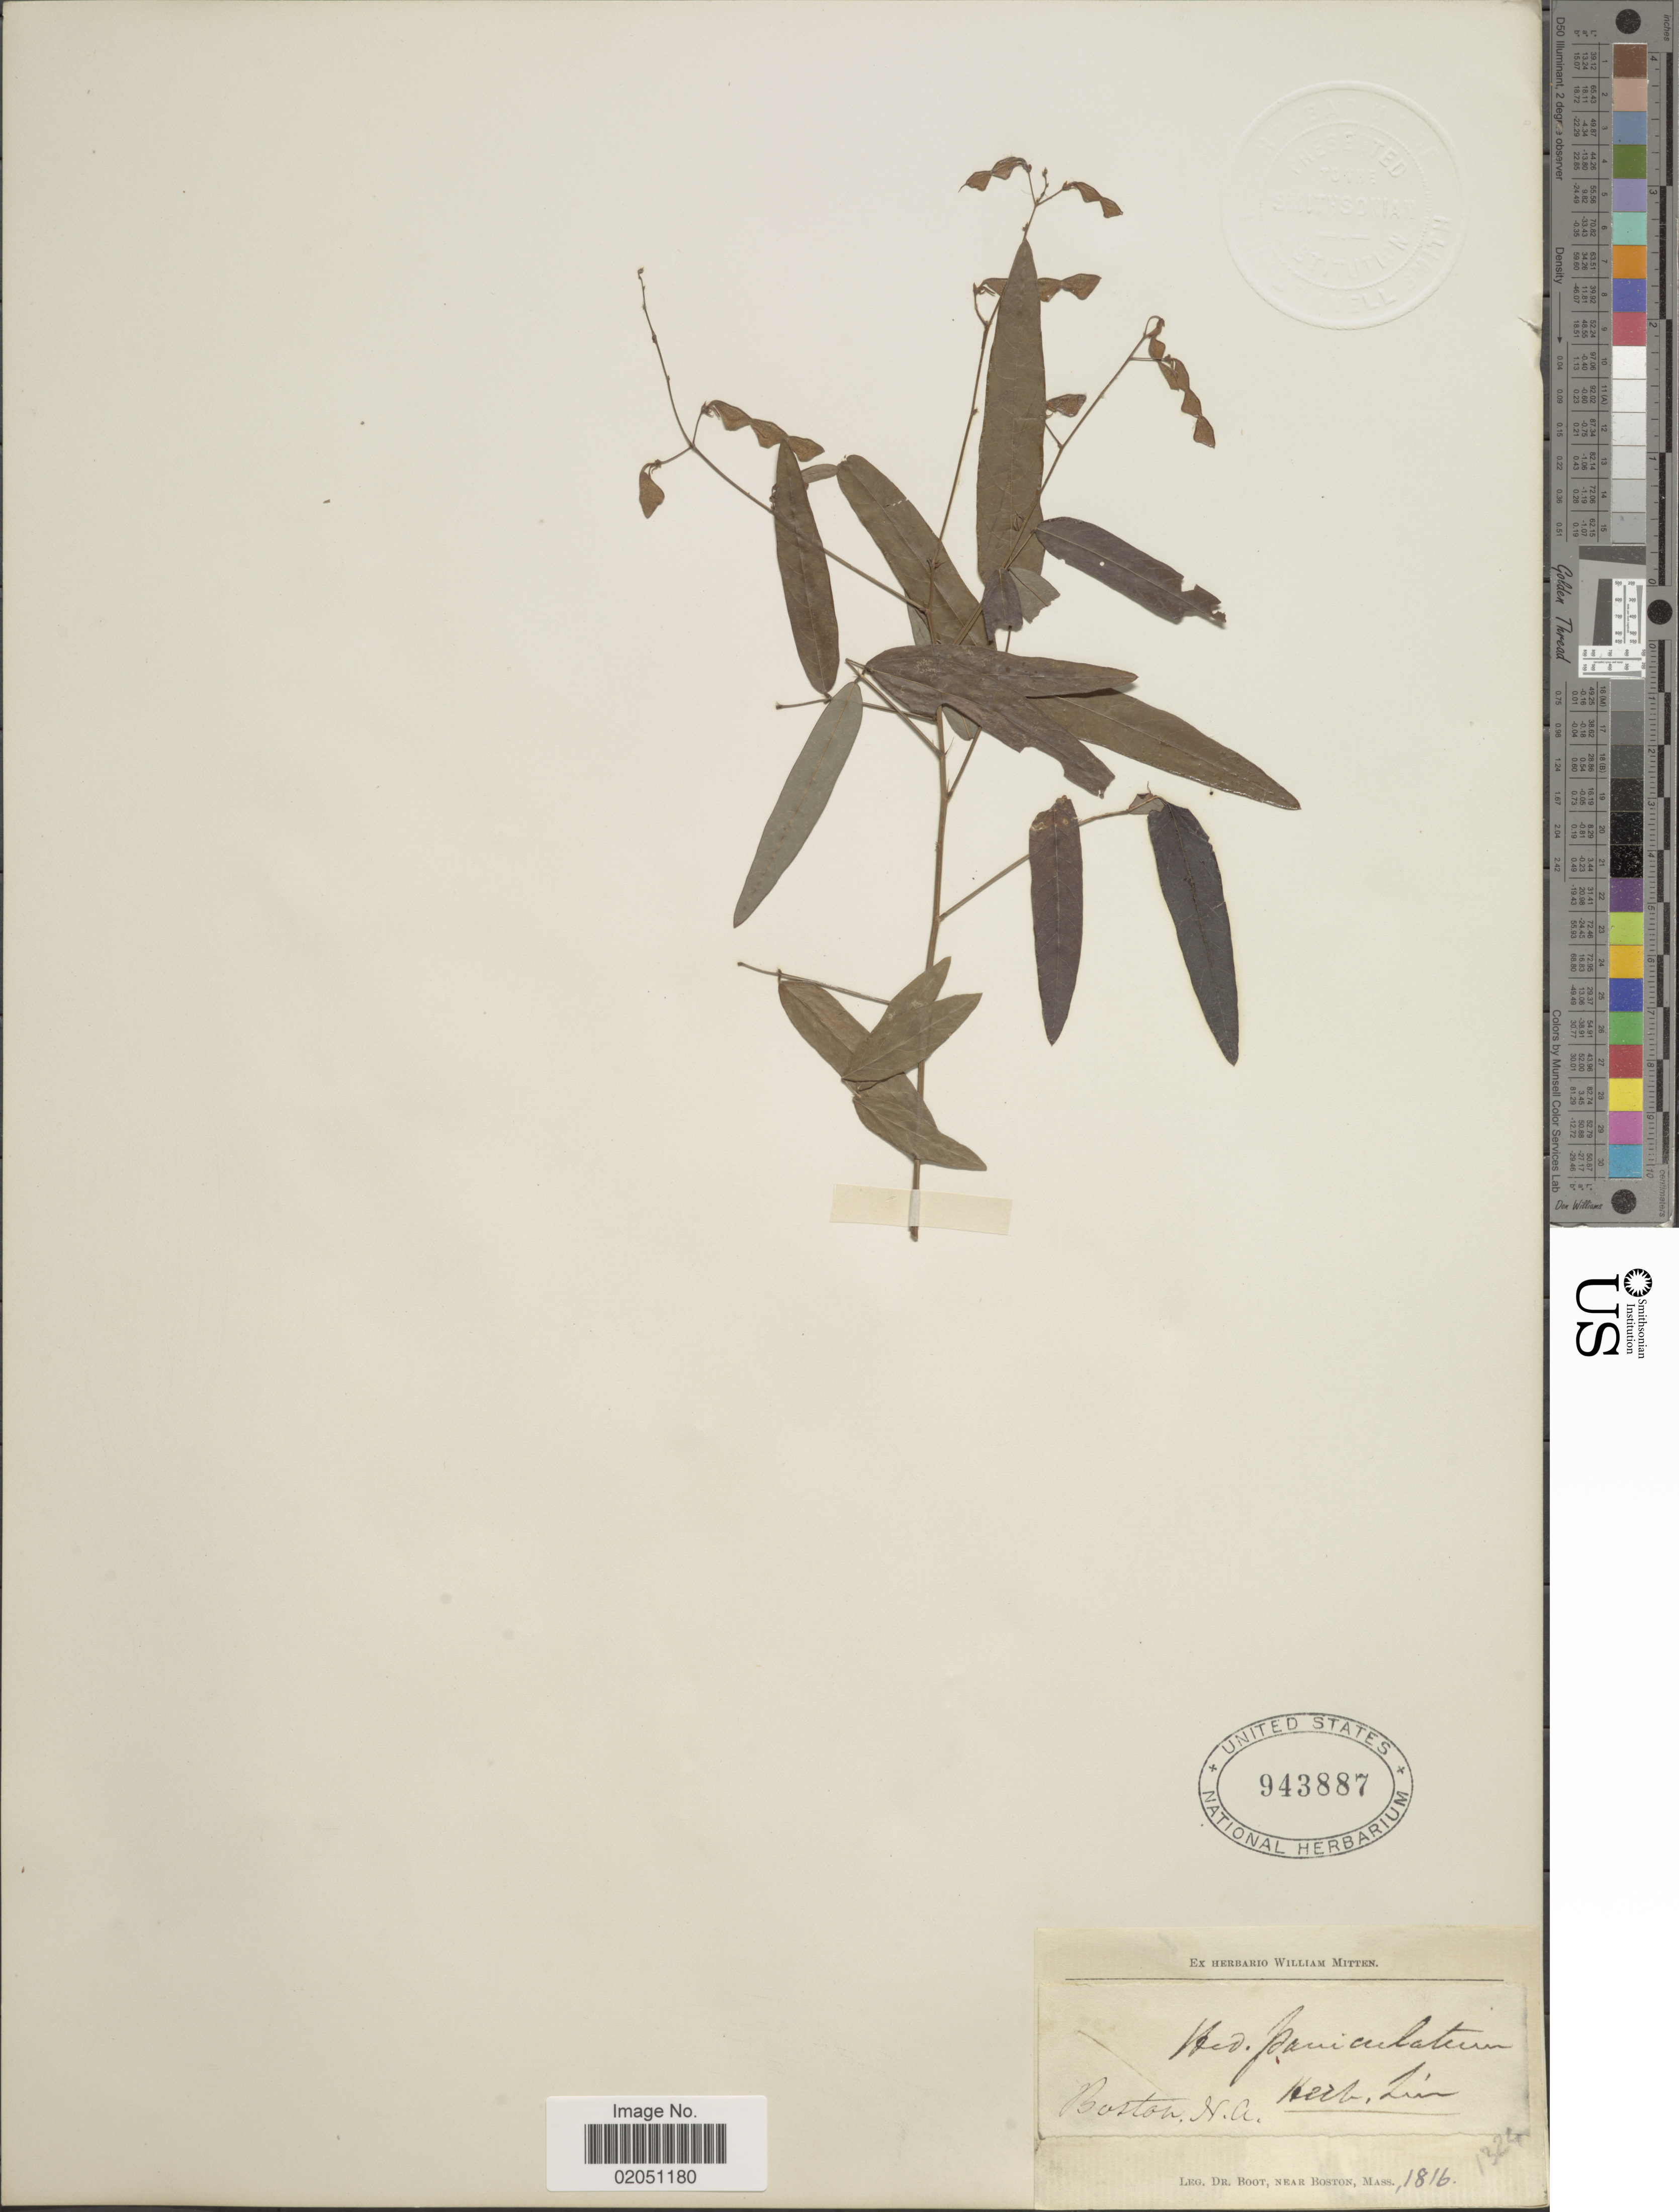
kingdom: Plantae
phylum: Tracheophyta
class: Magnoliopsida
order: Fabales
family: Fabaceae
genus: Desmodium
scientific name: Desmodium paniculatum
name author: (L.) DC.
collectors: Boot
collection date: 1816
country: United States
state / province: Massachusetts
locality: Near Boston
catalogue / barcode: US 943887